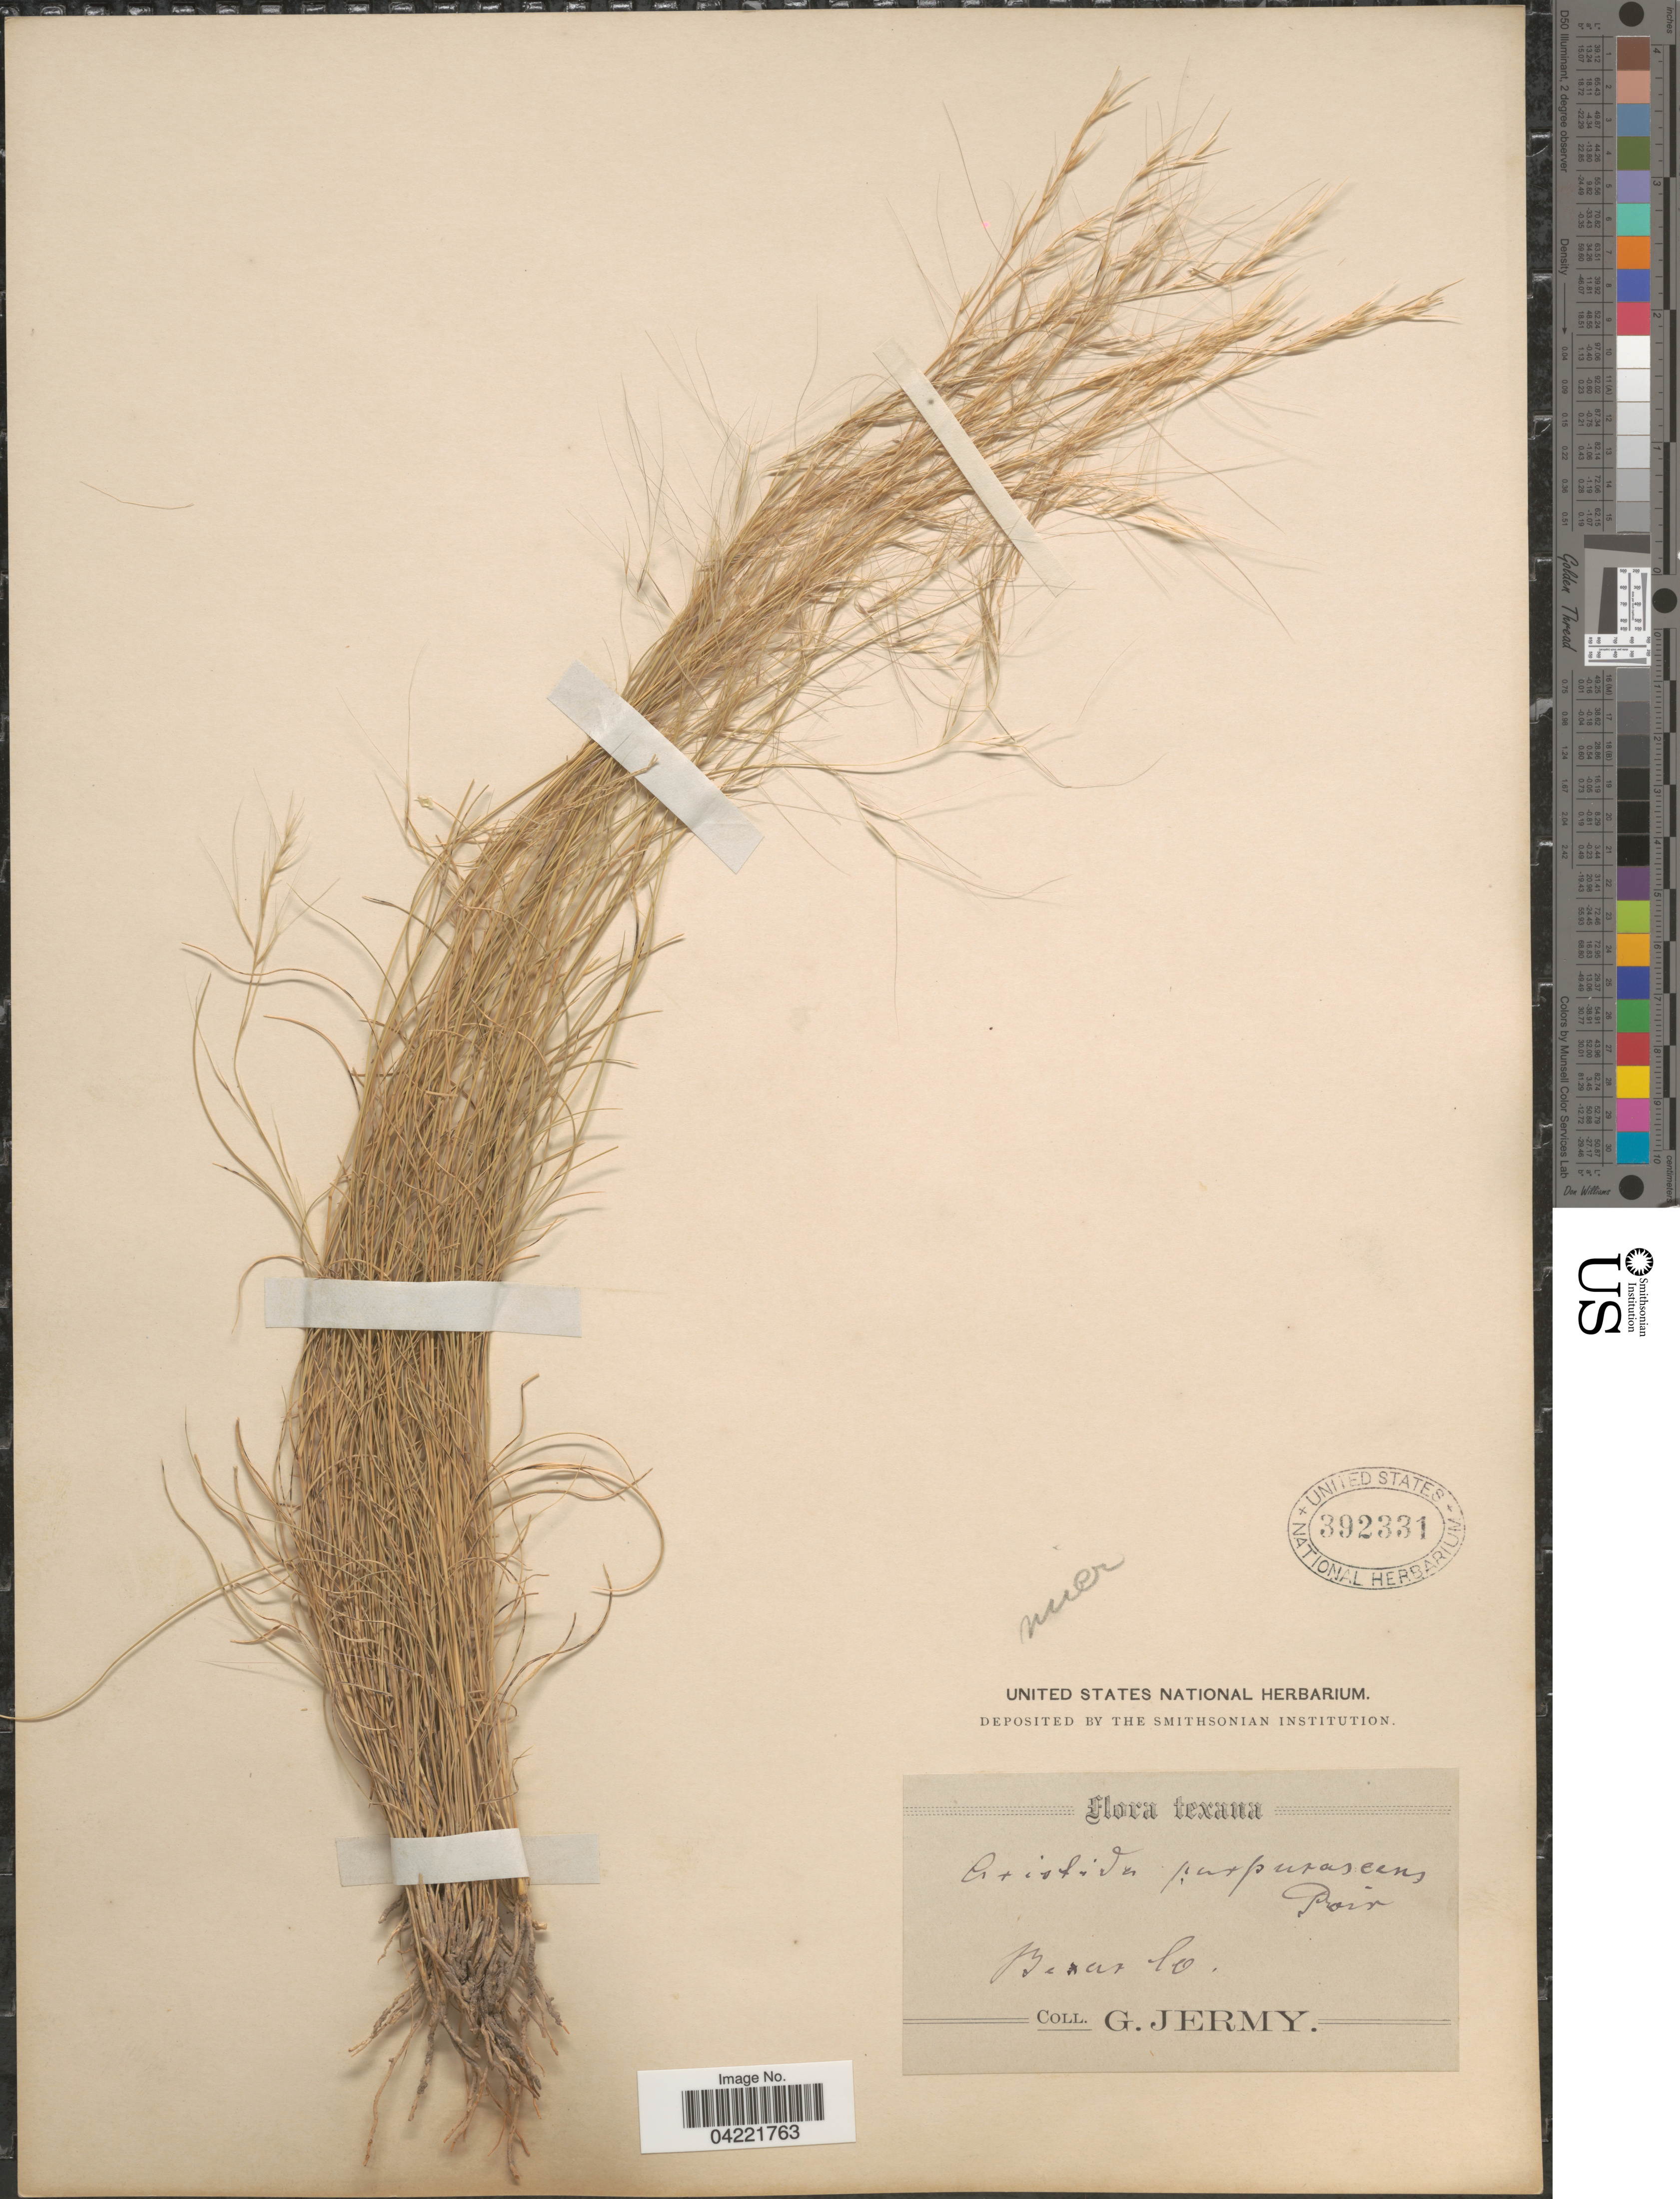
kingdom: Plantae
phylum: Tracheophyta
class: Liliopsida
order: Poales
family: Poaceae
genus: Aristida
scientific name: Aristida purpurea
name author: Nutt.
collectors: G. Jermy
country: United States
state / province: Texas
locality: Bexar Co.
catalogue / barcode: US 392331